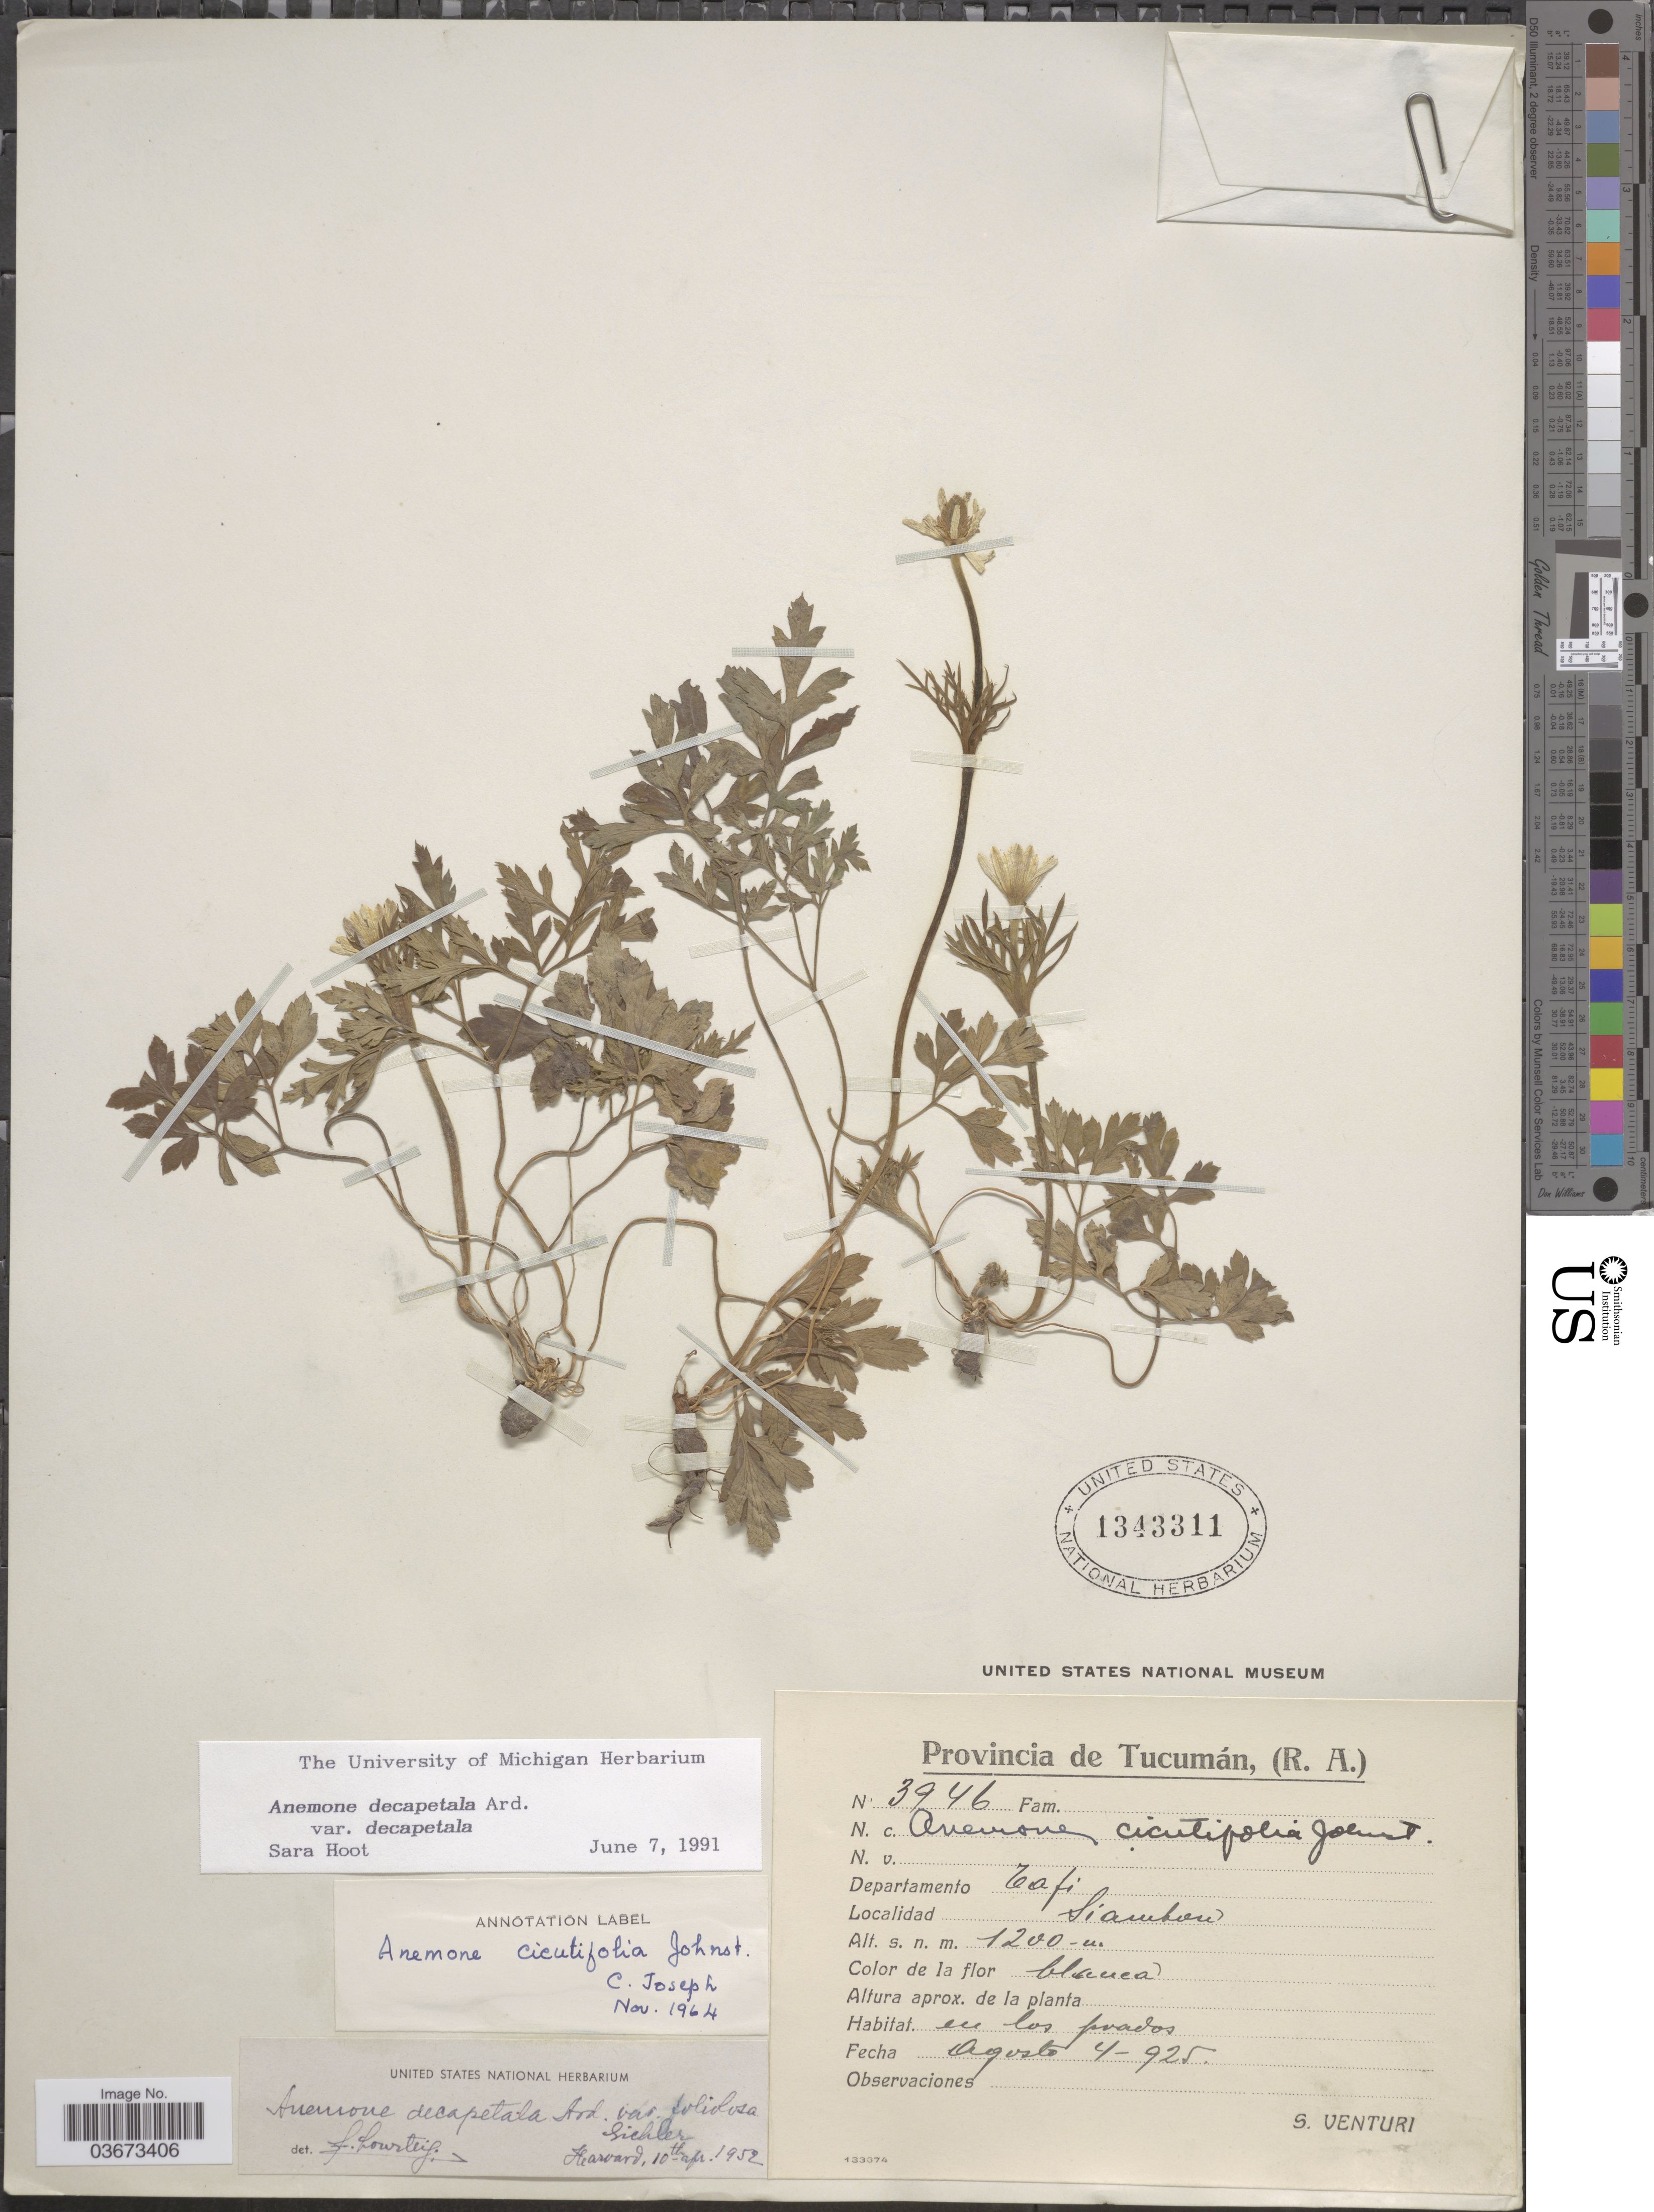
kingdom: Plantae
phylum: Tracheophyta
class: Magnoliopsida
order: Ranunculales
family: Ranunculaceae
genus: Anemone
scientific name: Anemone decapetala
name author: (Kuhlm.) Ard.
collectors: S. Venturi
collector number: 3946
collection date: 1925-08-04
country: Argentina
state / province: Tucuman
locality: Departamento Tafi. Siambon.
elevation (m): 1200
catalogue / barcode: US 1343311